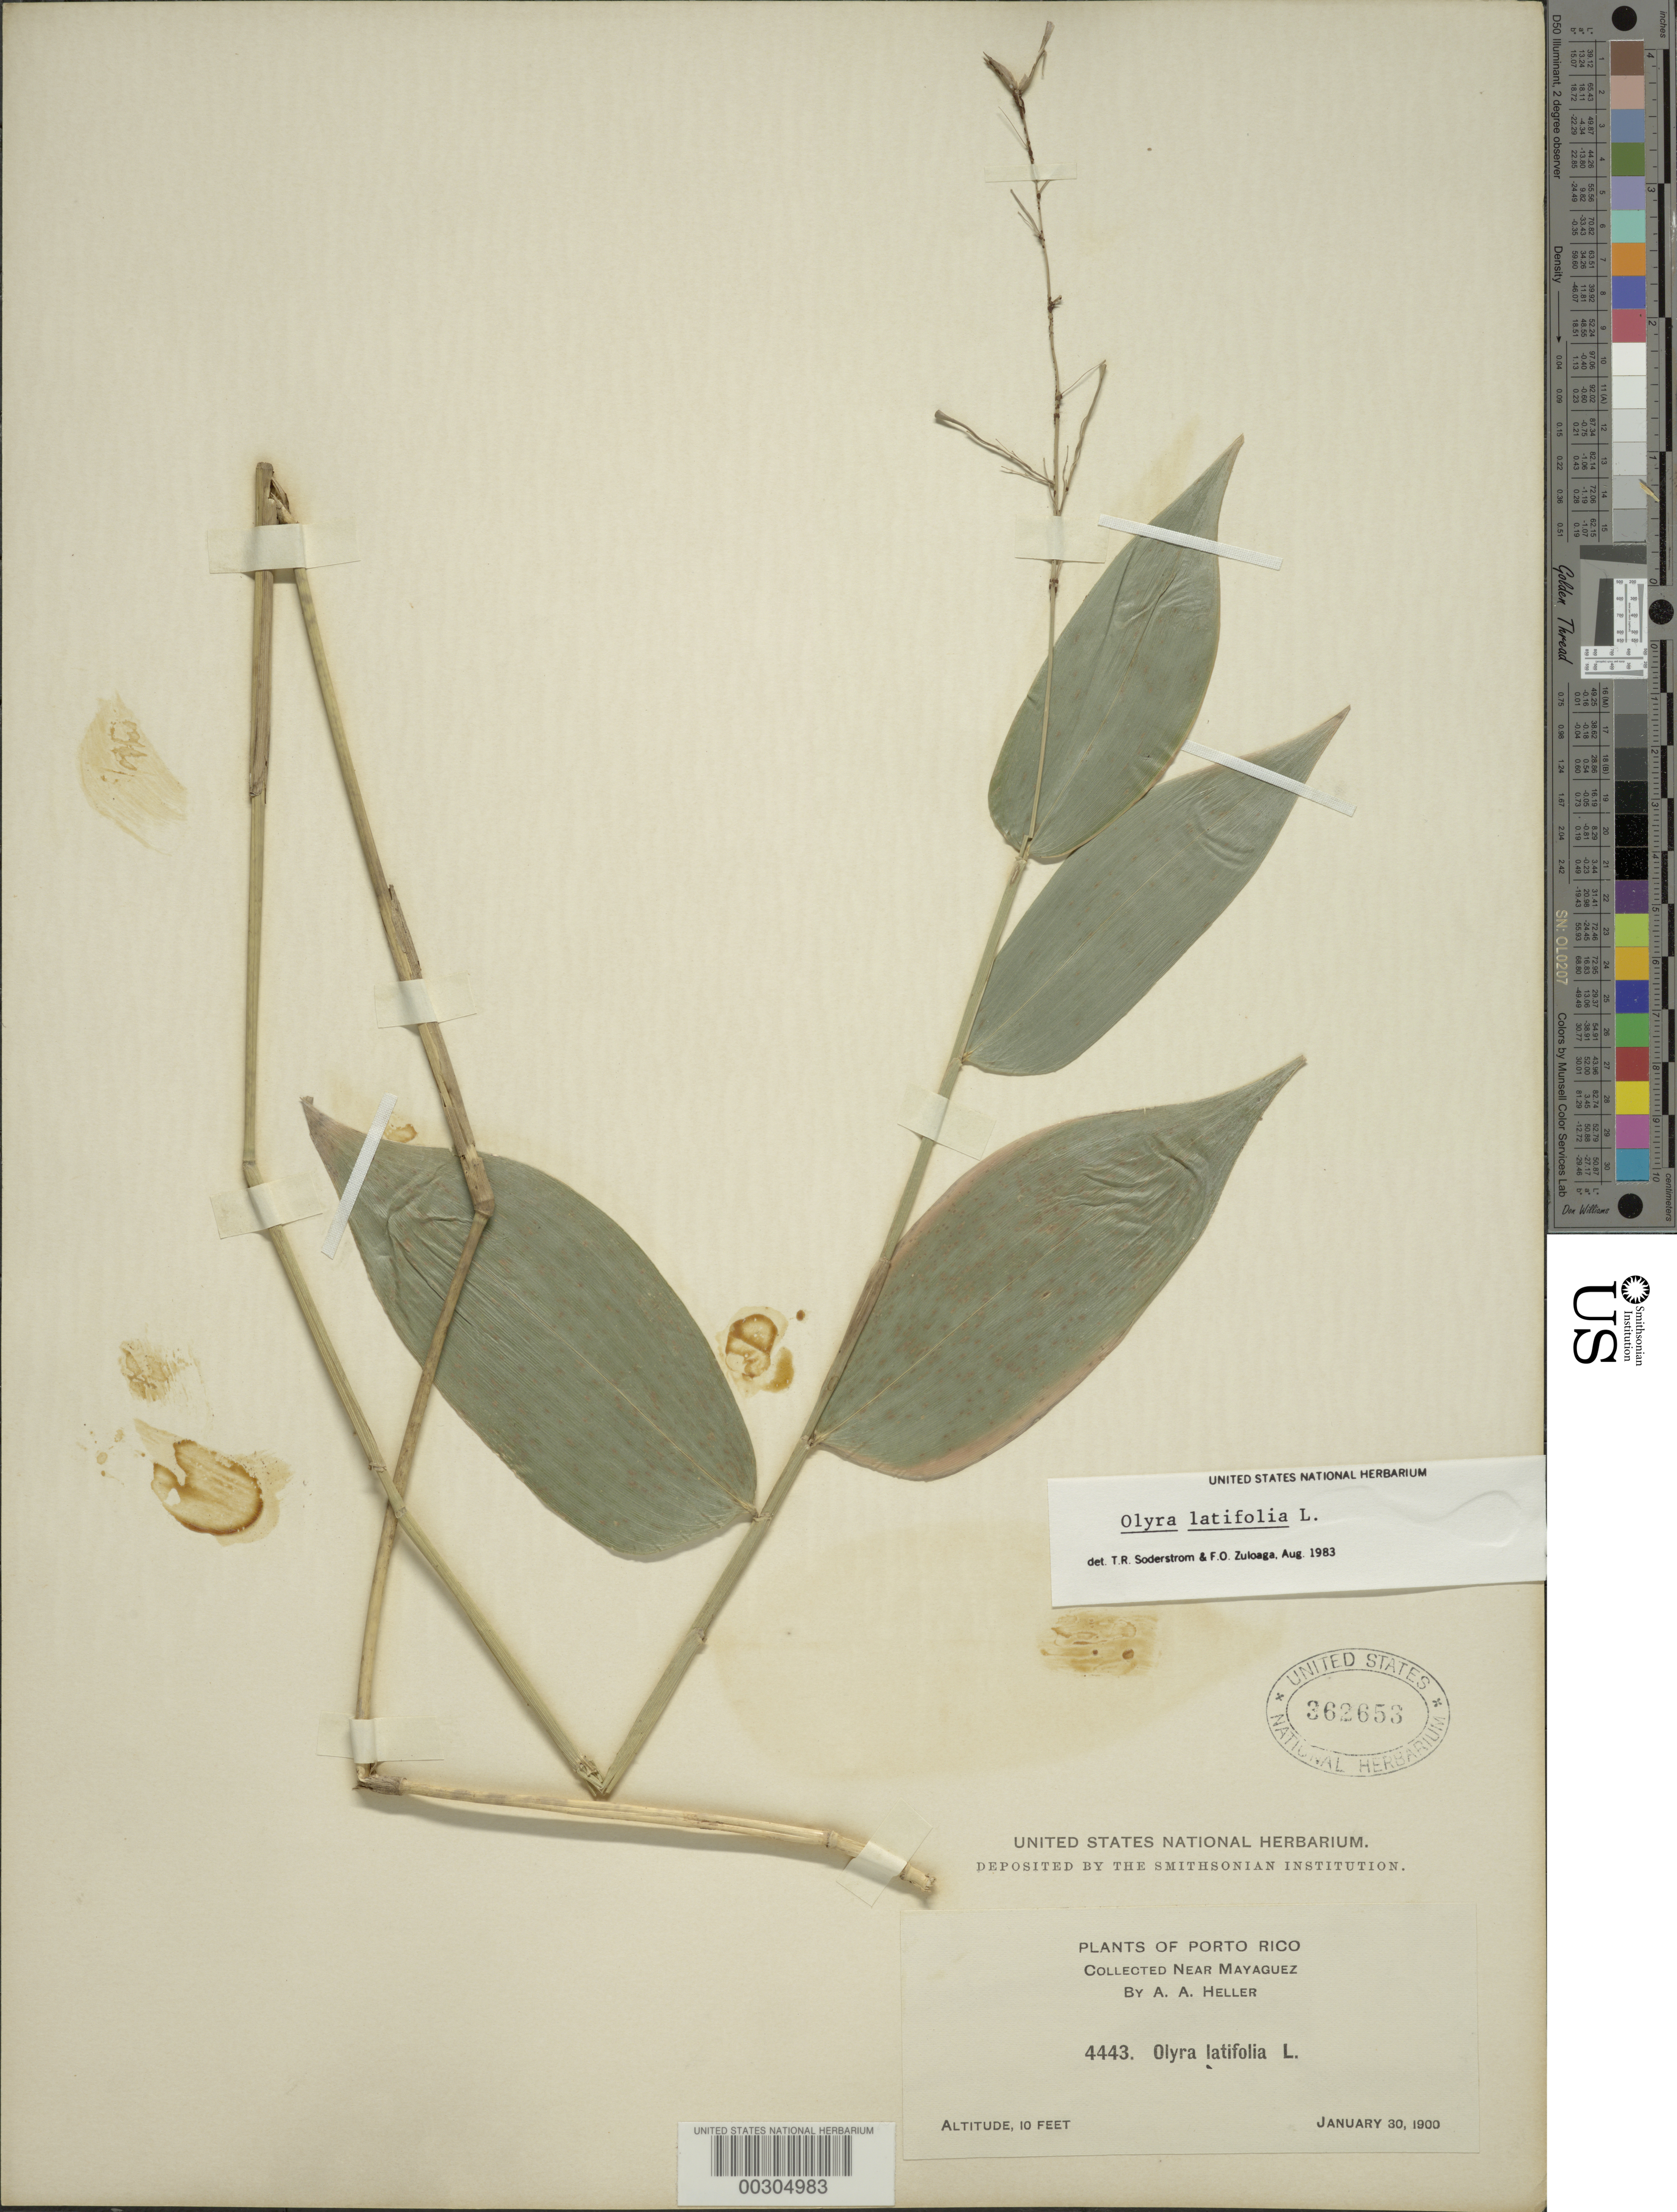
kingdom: Plantae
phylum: Tracheophyta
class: Liliopsida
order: Poales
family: Poaceae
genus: Olyra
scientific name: Olyra latifolia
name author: L.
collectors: A. A. Heller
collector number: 4443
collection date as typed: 30 Jan 1900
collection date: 1900-01-30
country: Puerto Rico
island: Greater Antilles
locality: Mayaguez.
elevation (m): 3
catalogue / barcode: US 362653